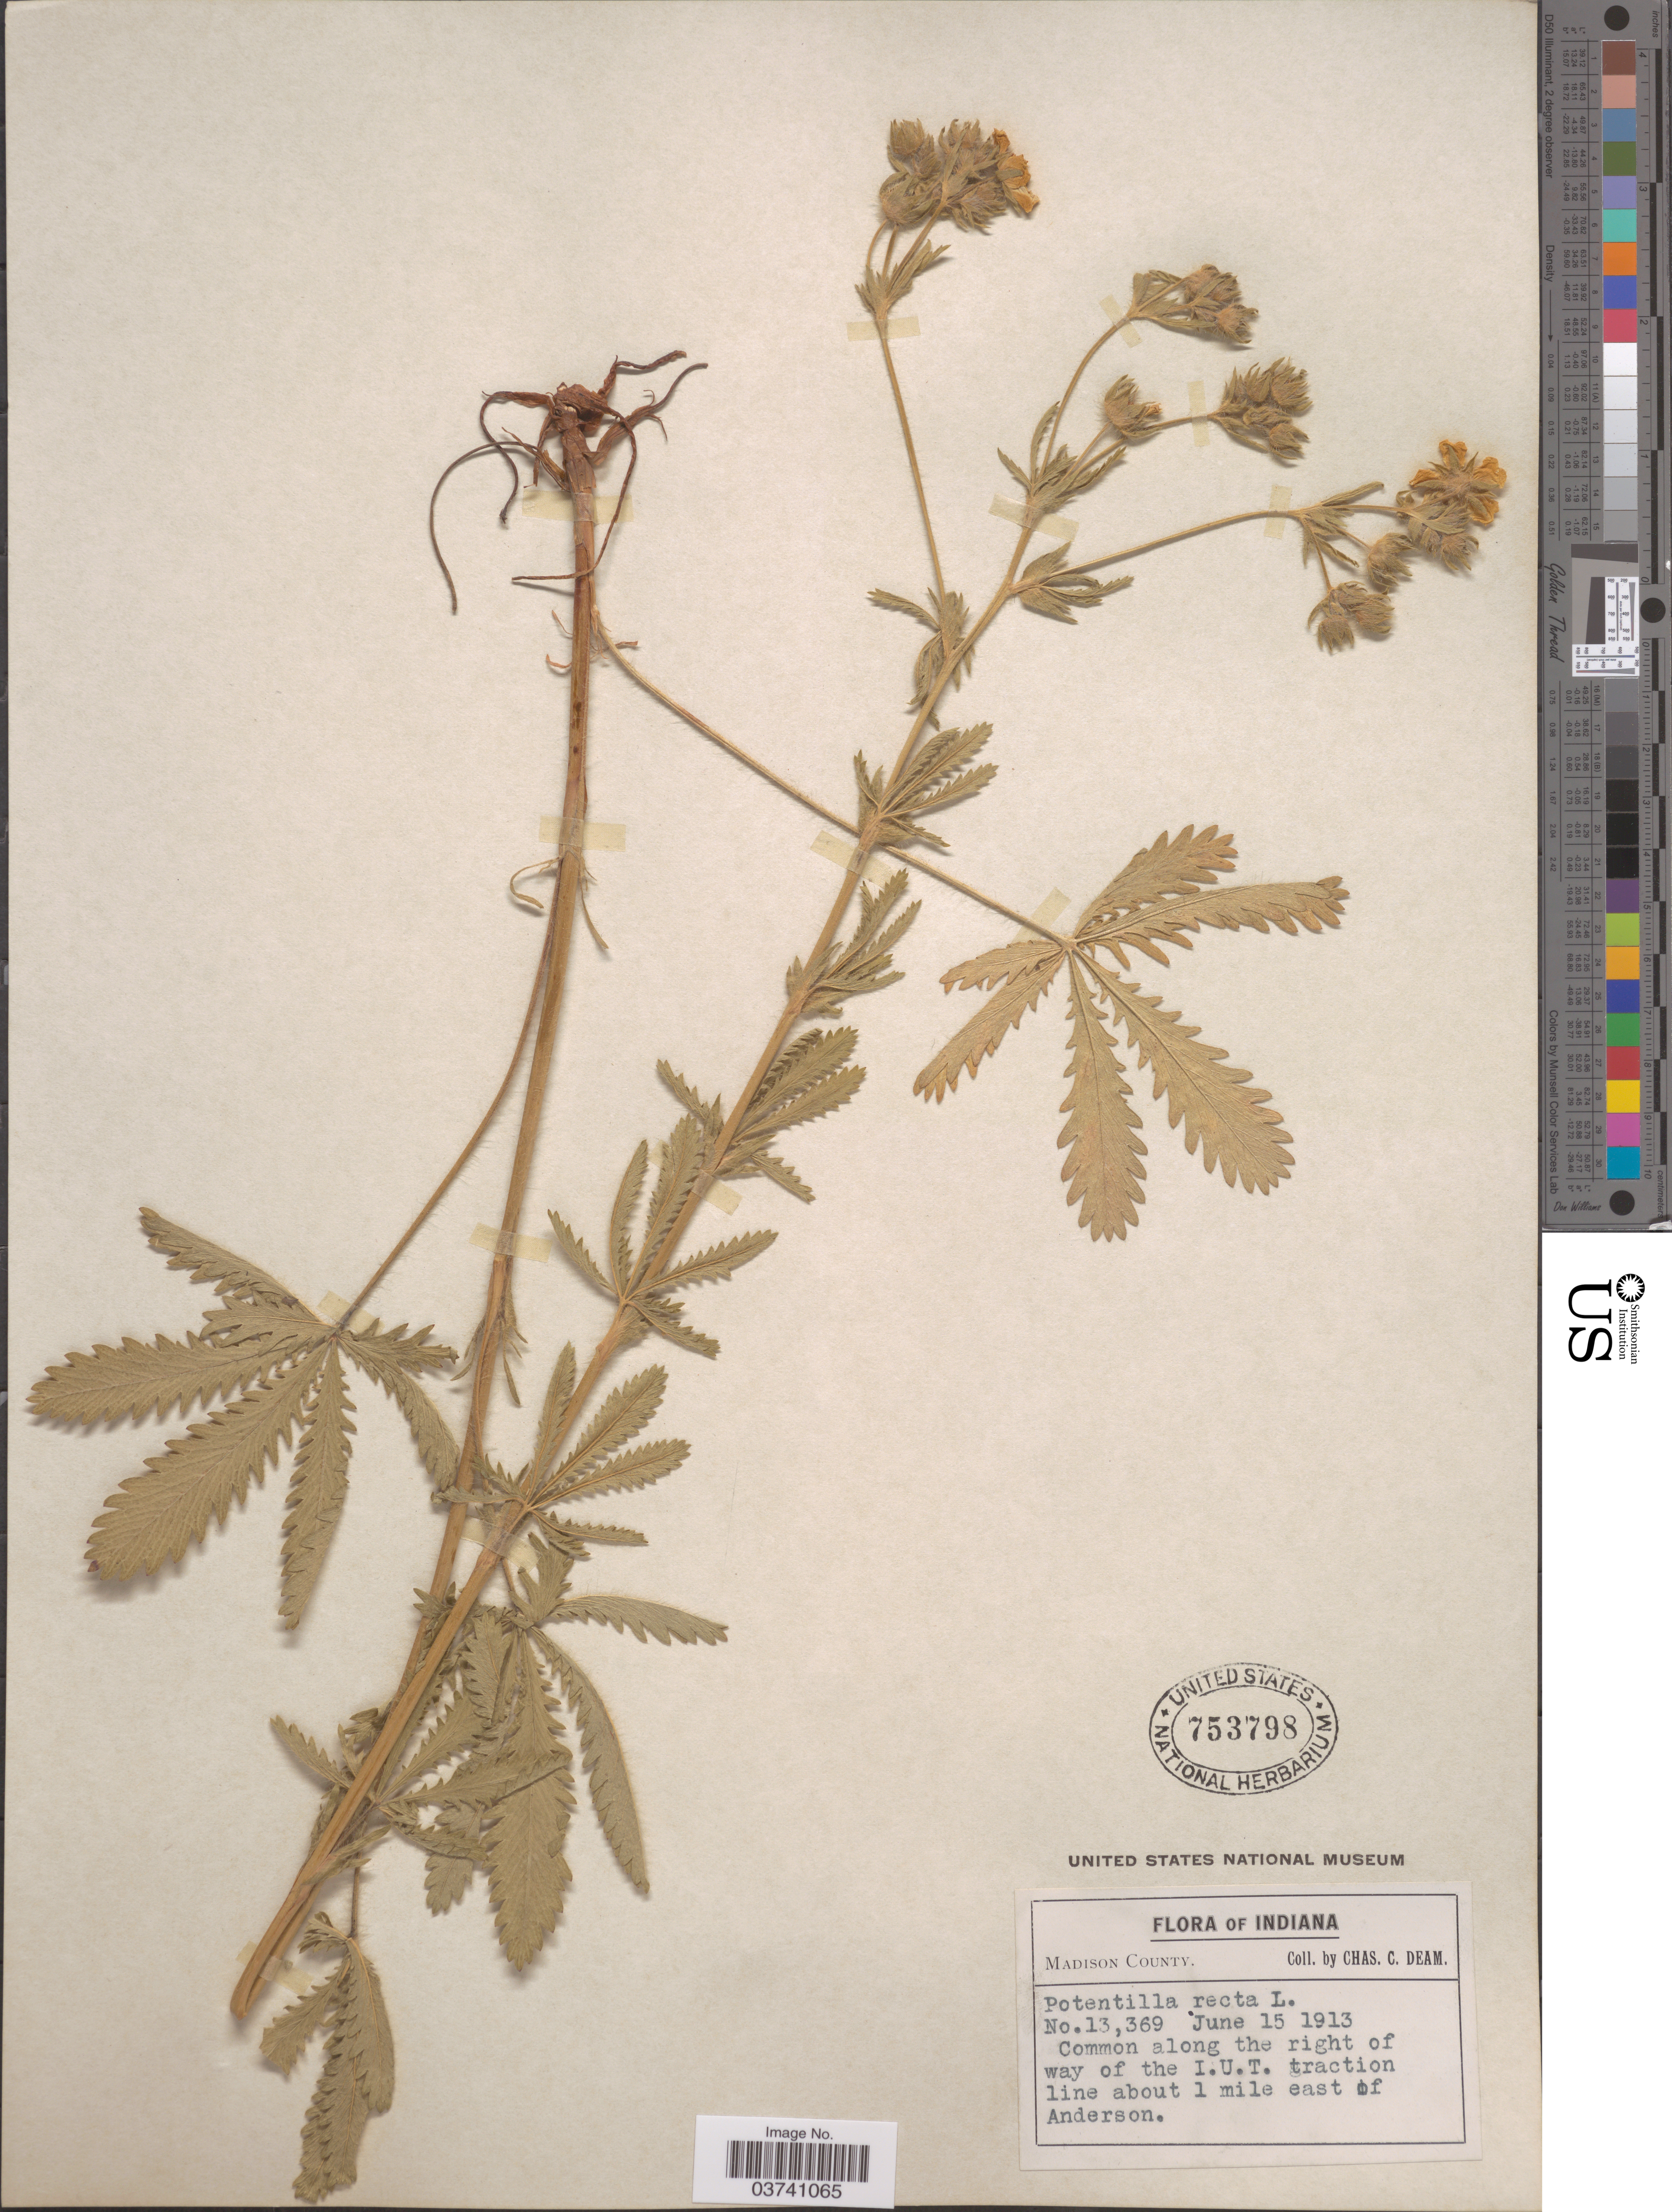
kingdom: Plantae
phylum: Tracheophyta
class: Magnoliopsida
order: Rosales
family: Rosaceae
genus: Potentilla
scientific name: Potentilla recta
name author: L.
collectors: C. C. Deam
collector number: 13369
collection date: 1913-06-15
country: United States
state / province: Indiana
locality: Madison County. Along the right of way of the I.U.T. traction line about 1 mile east of Anderson.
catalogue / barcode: US 753798